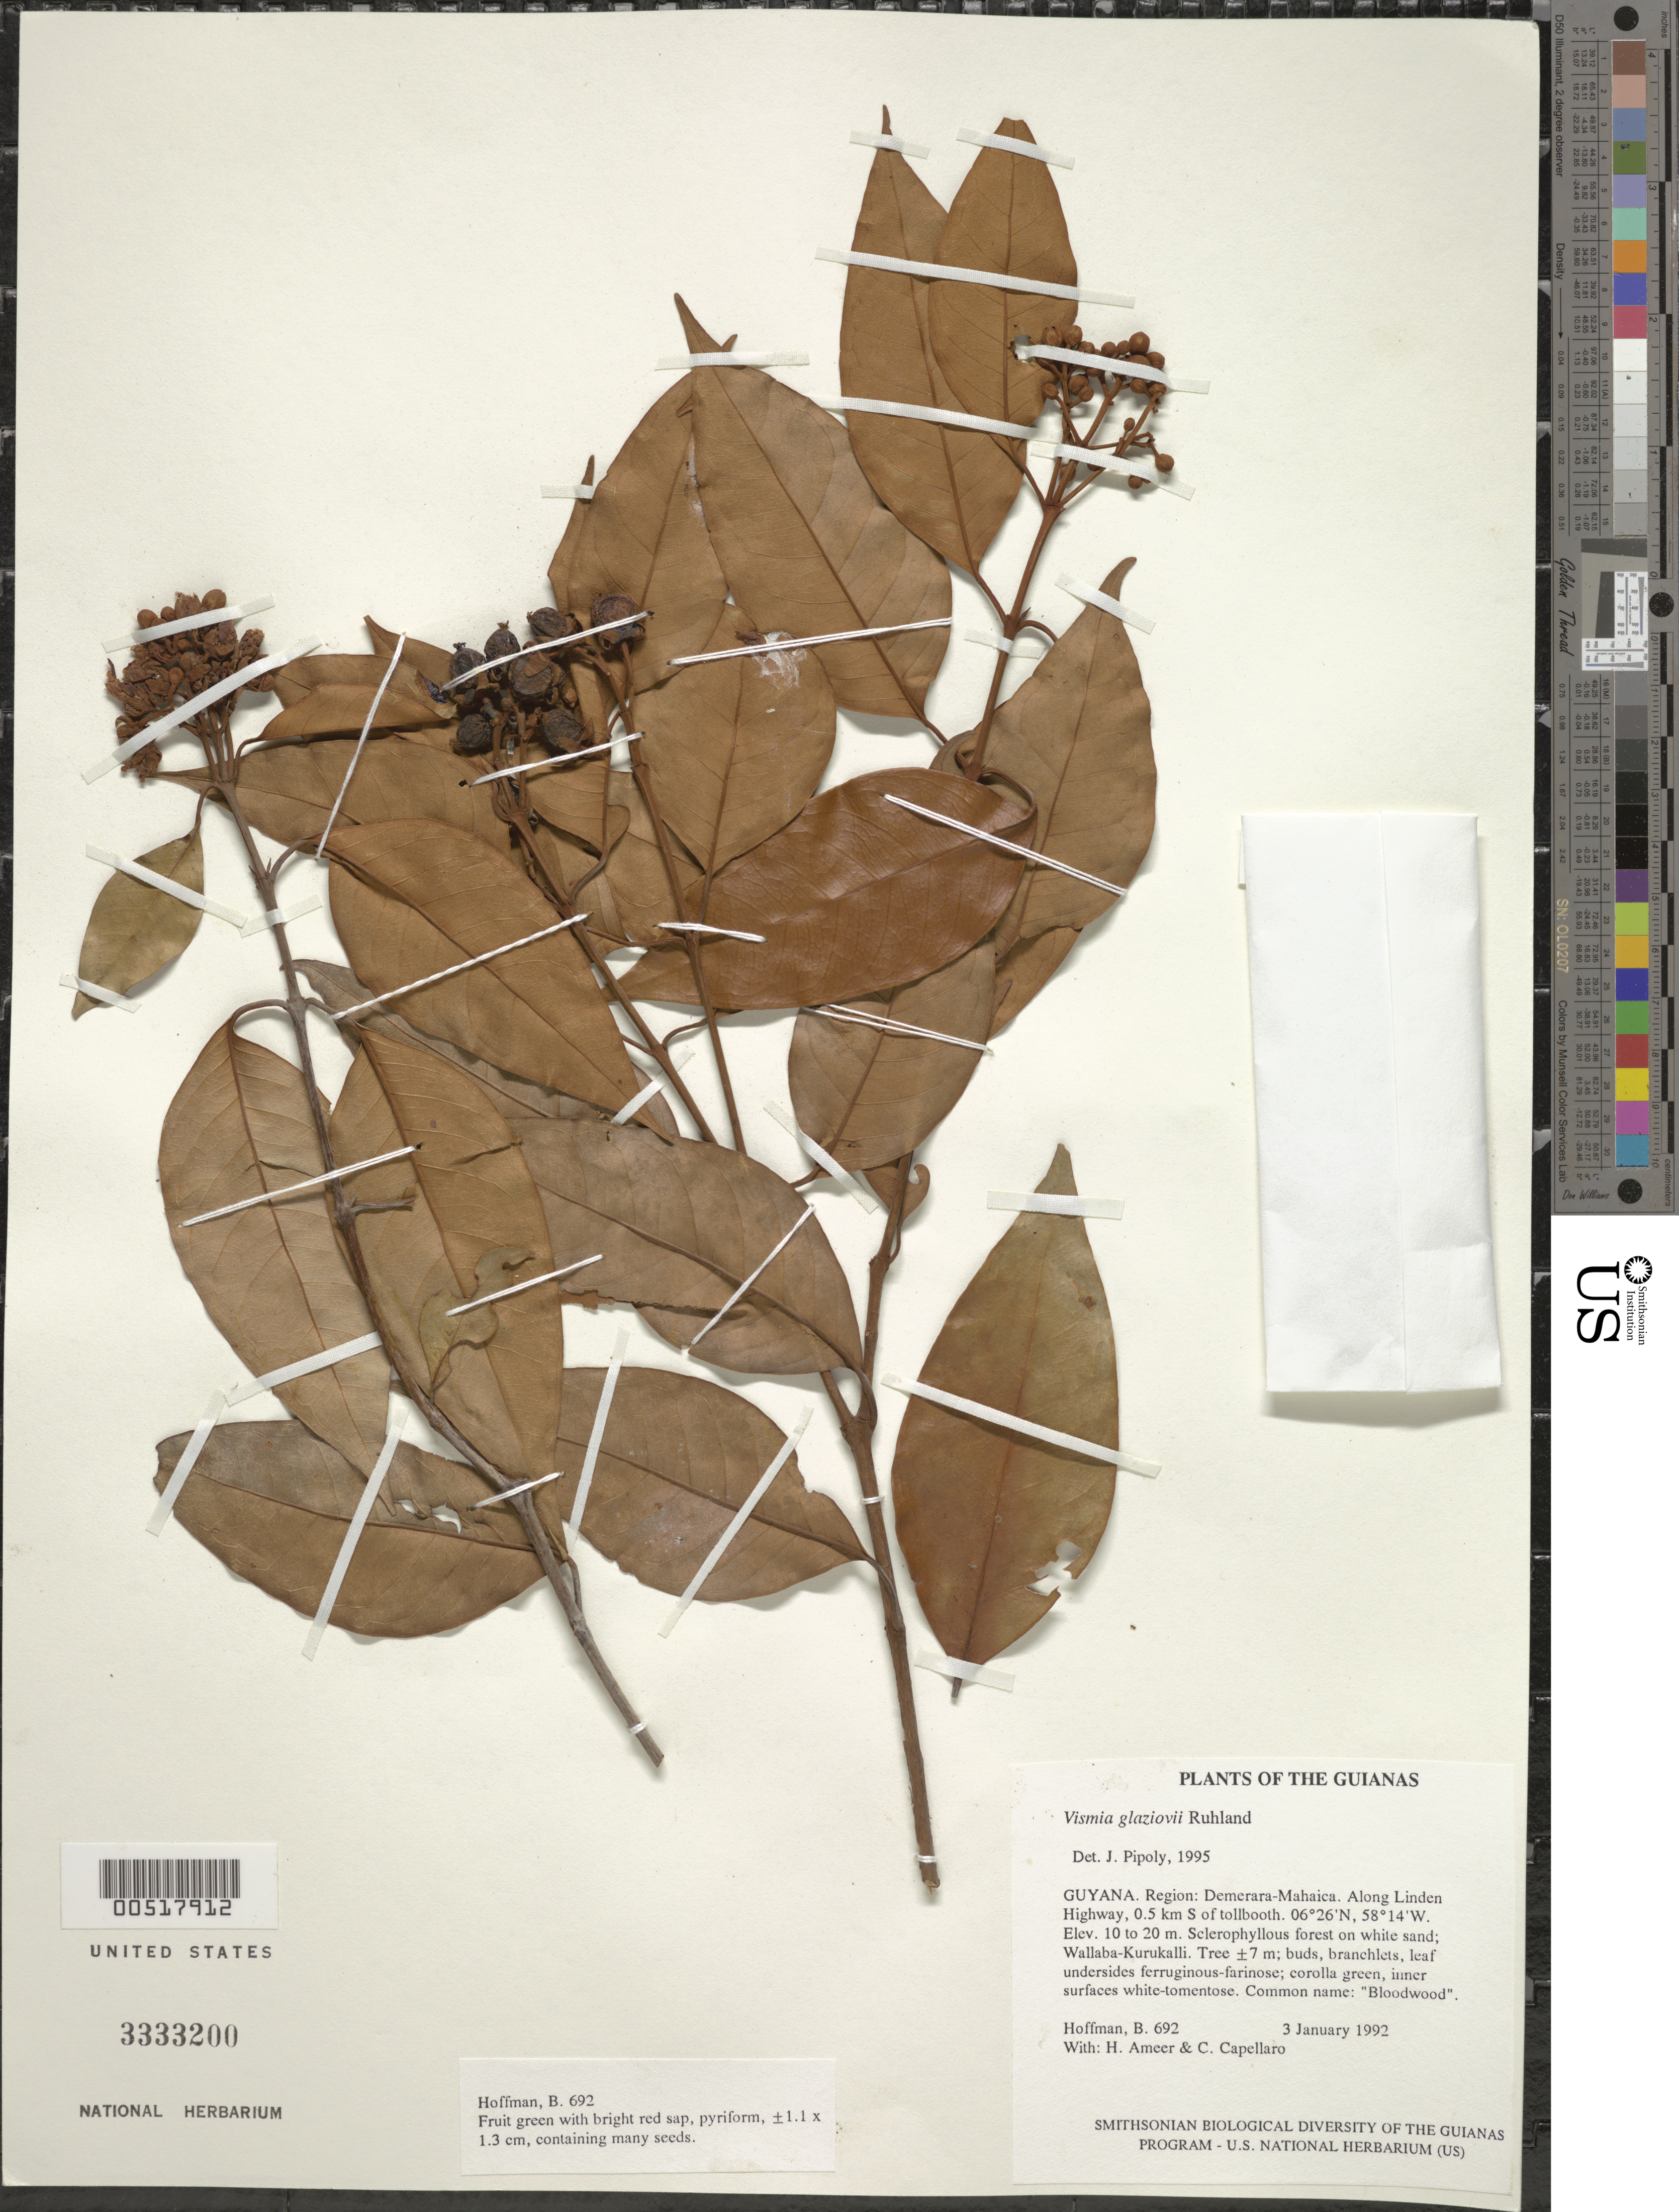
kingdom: Plantae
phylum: Tracheophyta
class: Magnoliopsida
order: Malpighiales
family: Hypericaceae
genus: Vismia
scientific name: Vismia glaziovii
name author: Ruhland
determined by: Pipoly, J. J., III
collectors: B. Hoffman, H. Ameer & C. Capellaro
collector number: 692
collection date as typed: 3 January 1992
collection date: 1992-01-03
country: Guyana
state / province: Demerara-Mahaica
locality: Along Linden Highway, 0.5 km S of tollbooth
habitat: Sclerophyllous forest on white sand; Wallaba-Kurukalli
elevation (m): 10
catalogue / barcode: US 3333200